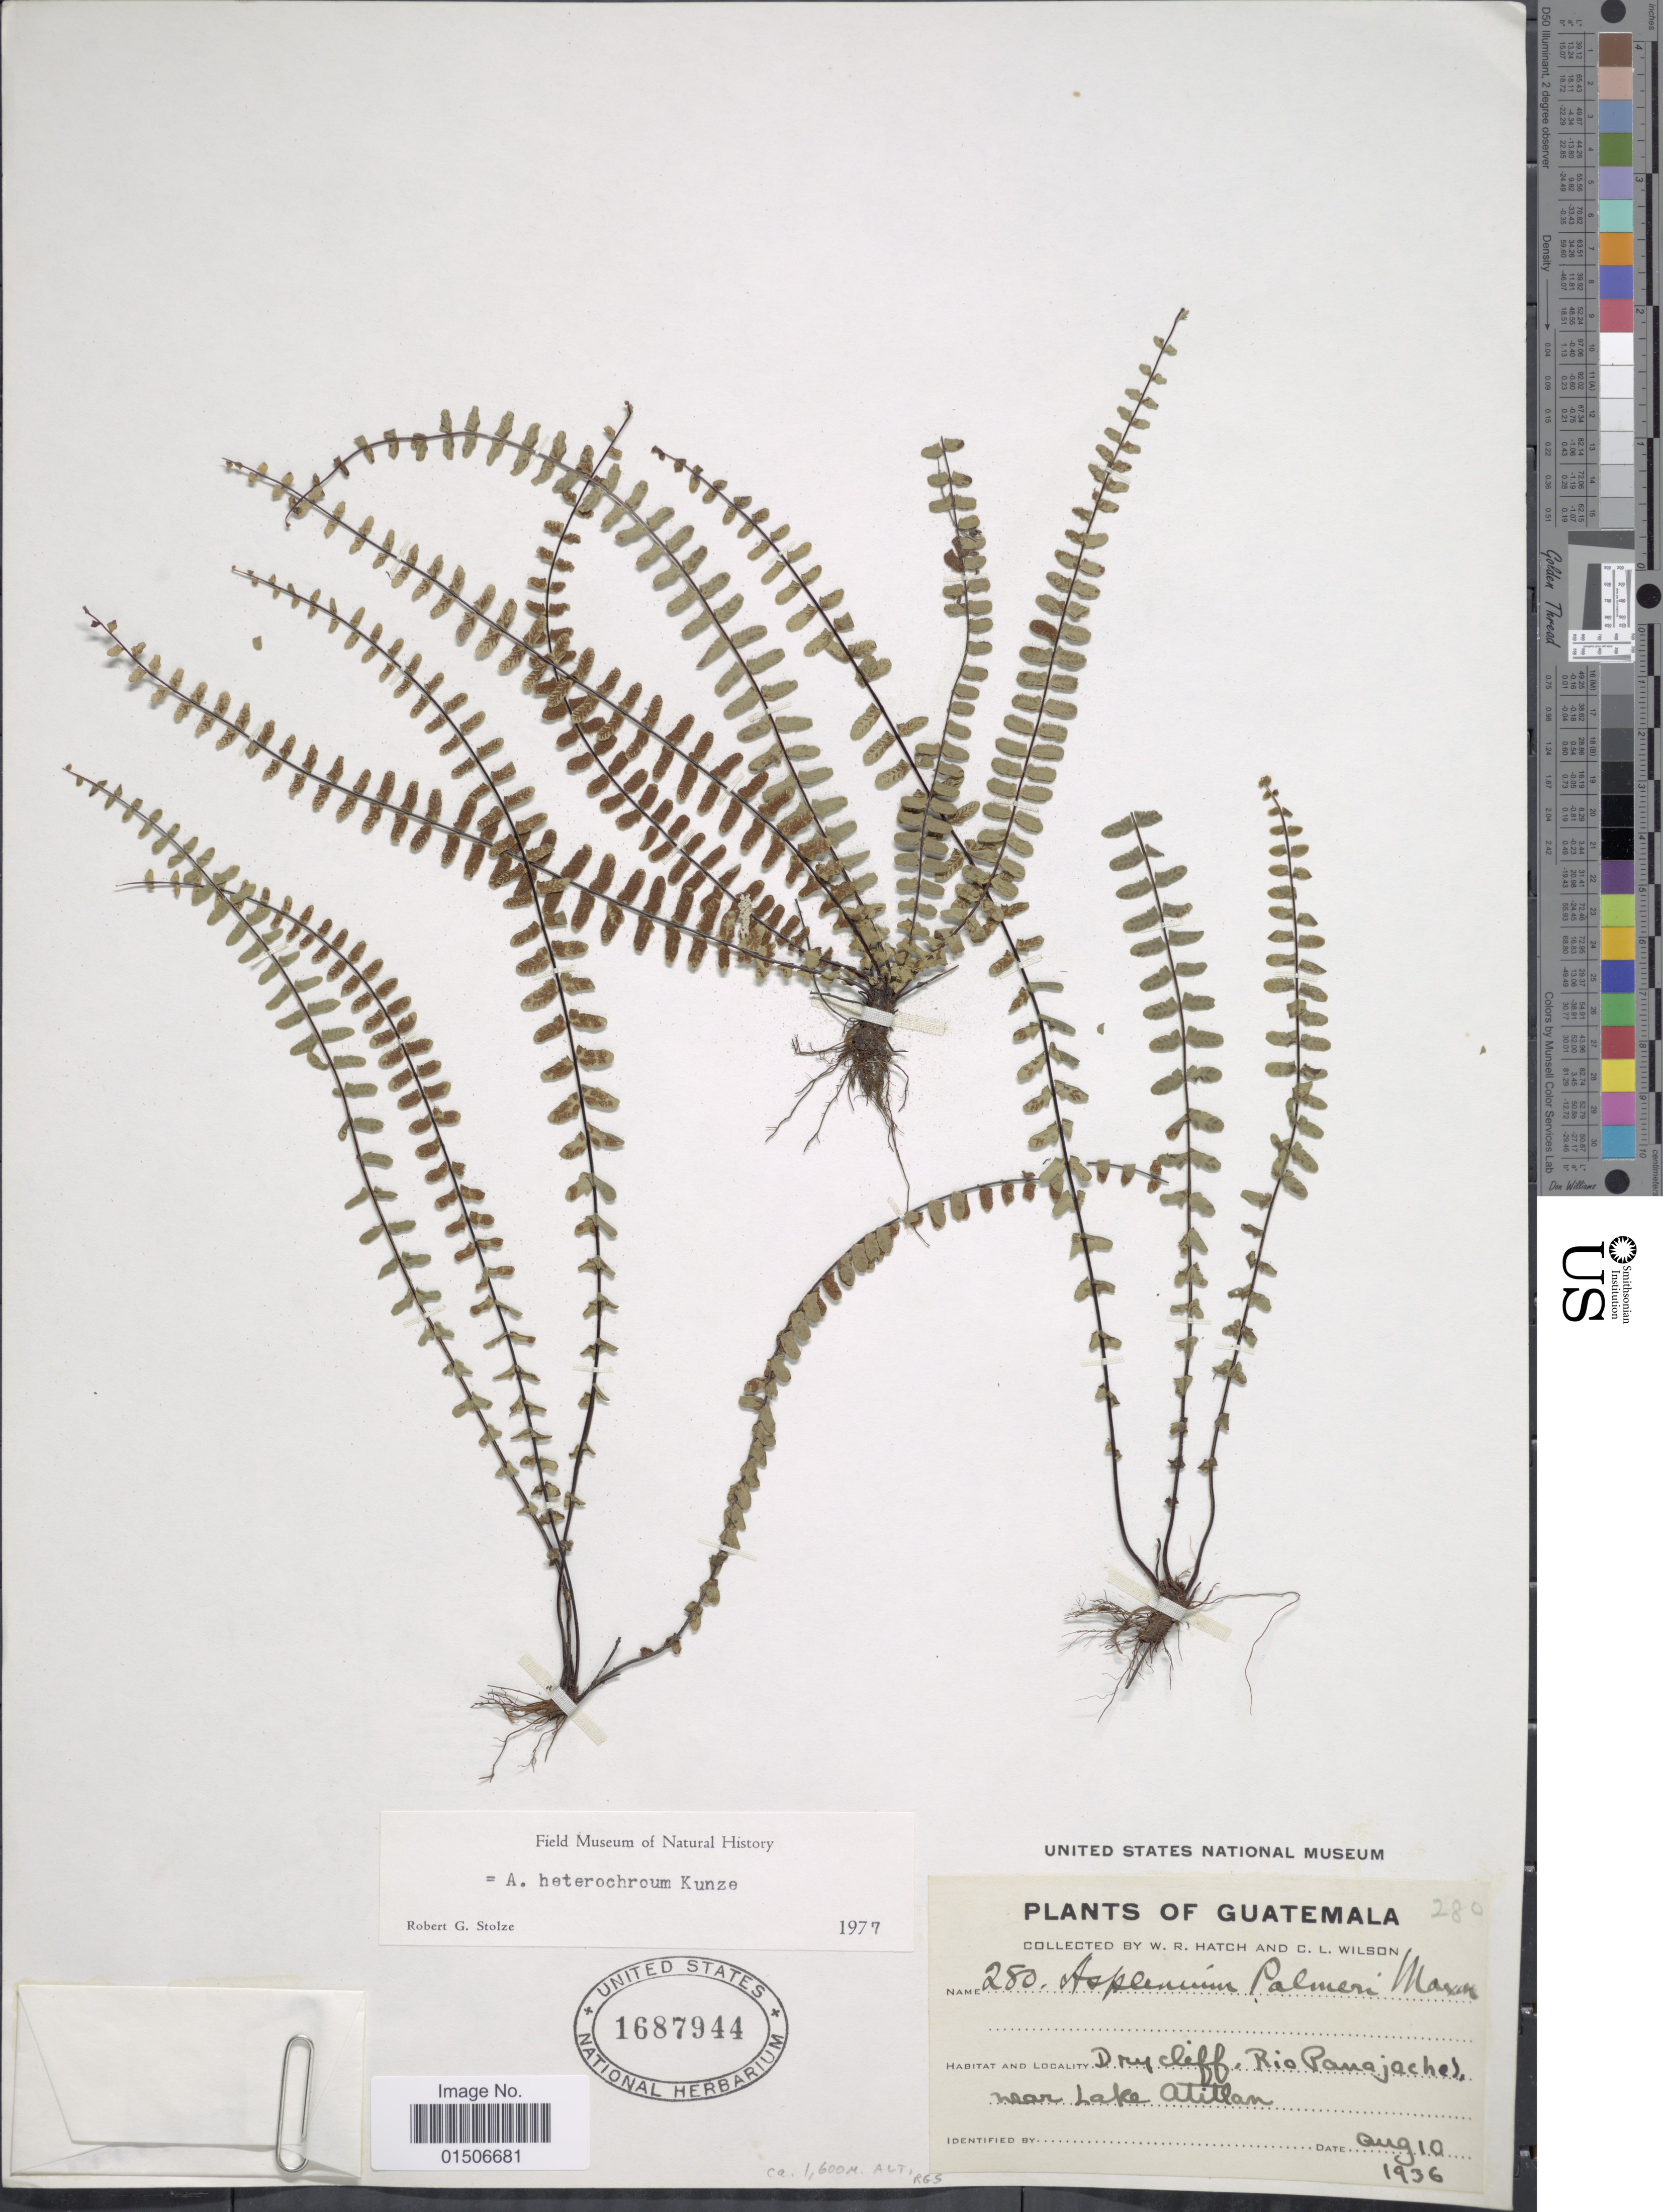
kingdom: Plantae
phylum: Tracheophyta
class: Polypodiopsida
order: Polypodiales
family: Aspleniaceae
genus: Asplenium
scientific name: Asplenium heterochroum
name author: Kunze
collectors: W. Hatch & C. L. Wilson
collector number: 280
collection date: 1936-08-10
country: Guatemala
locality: Dry cliff, Rio Panajaches, near Lake Atitlan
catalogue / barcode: US 1687944